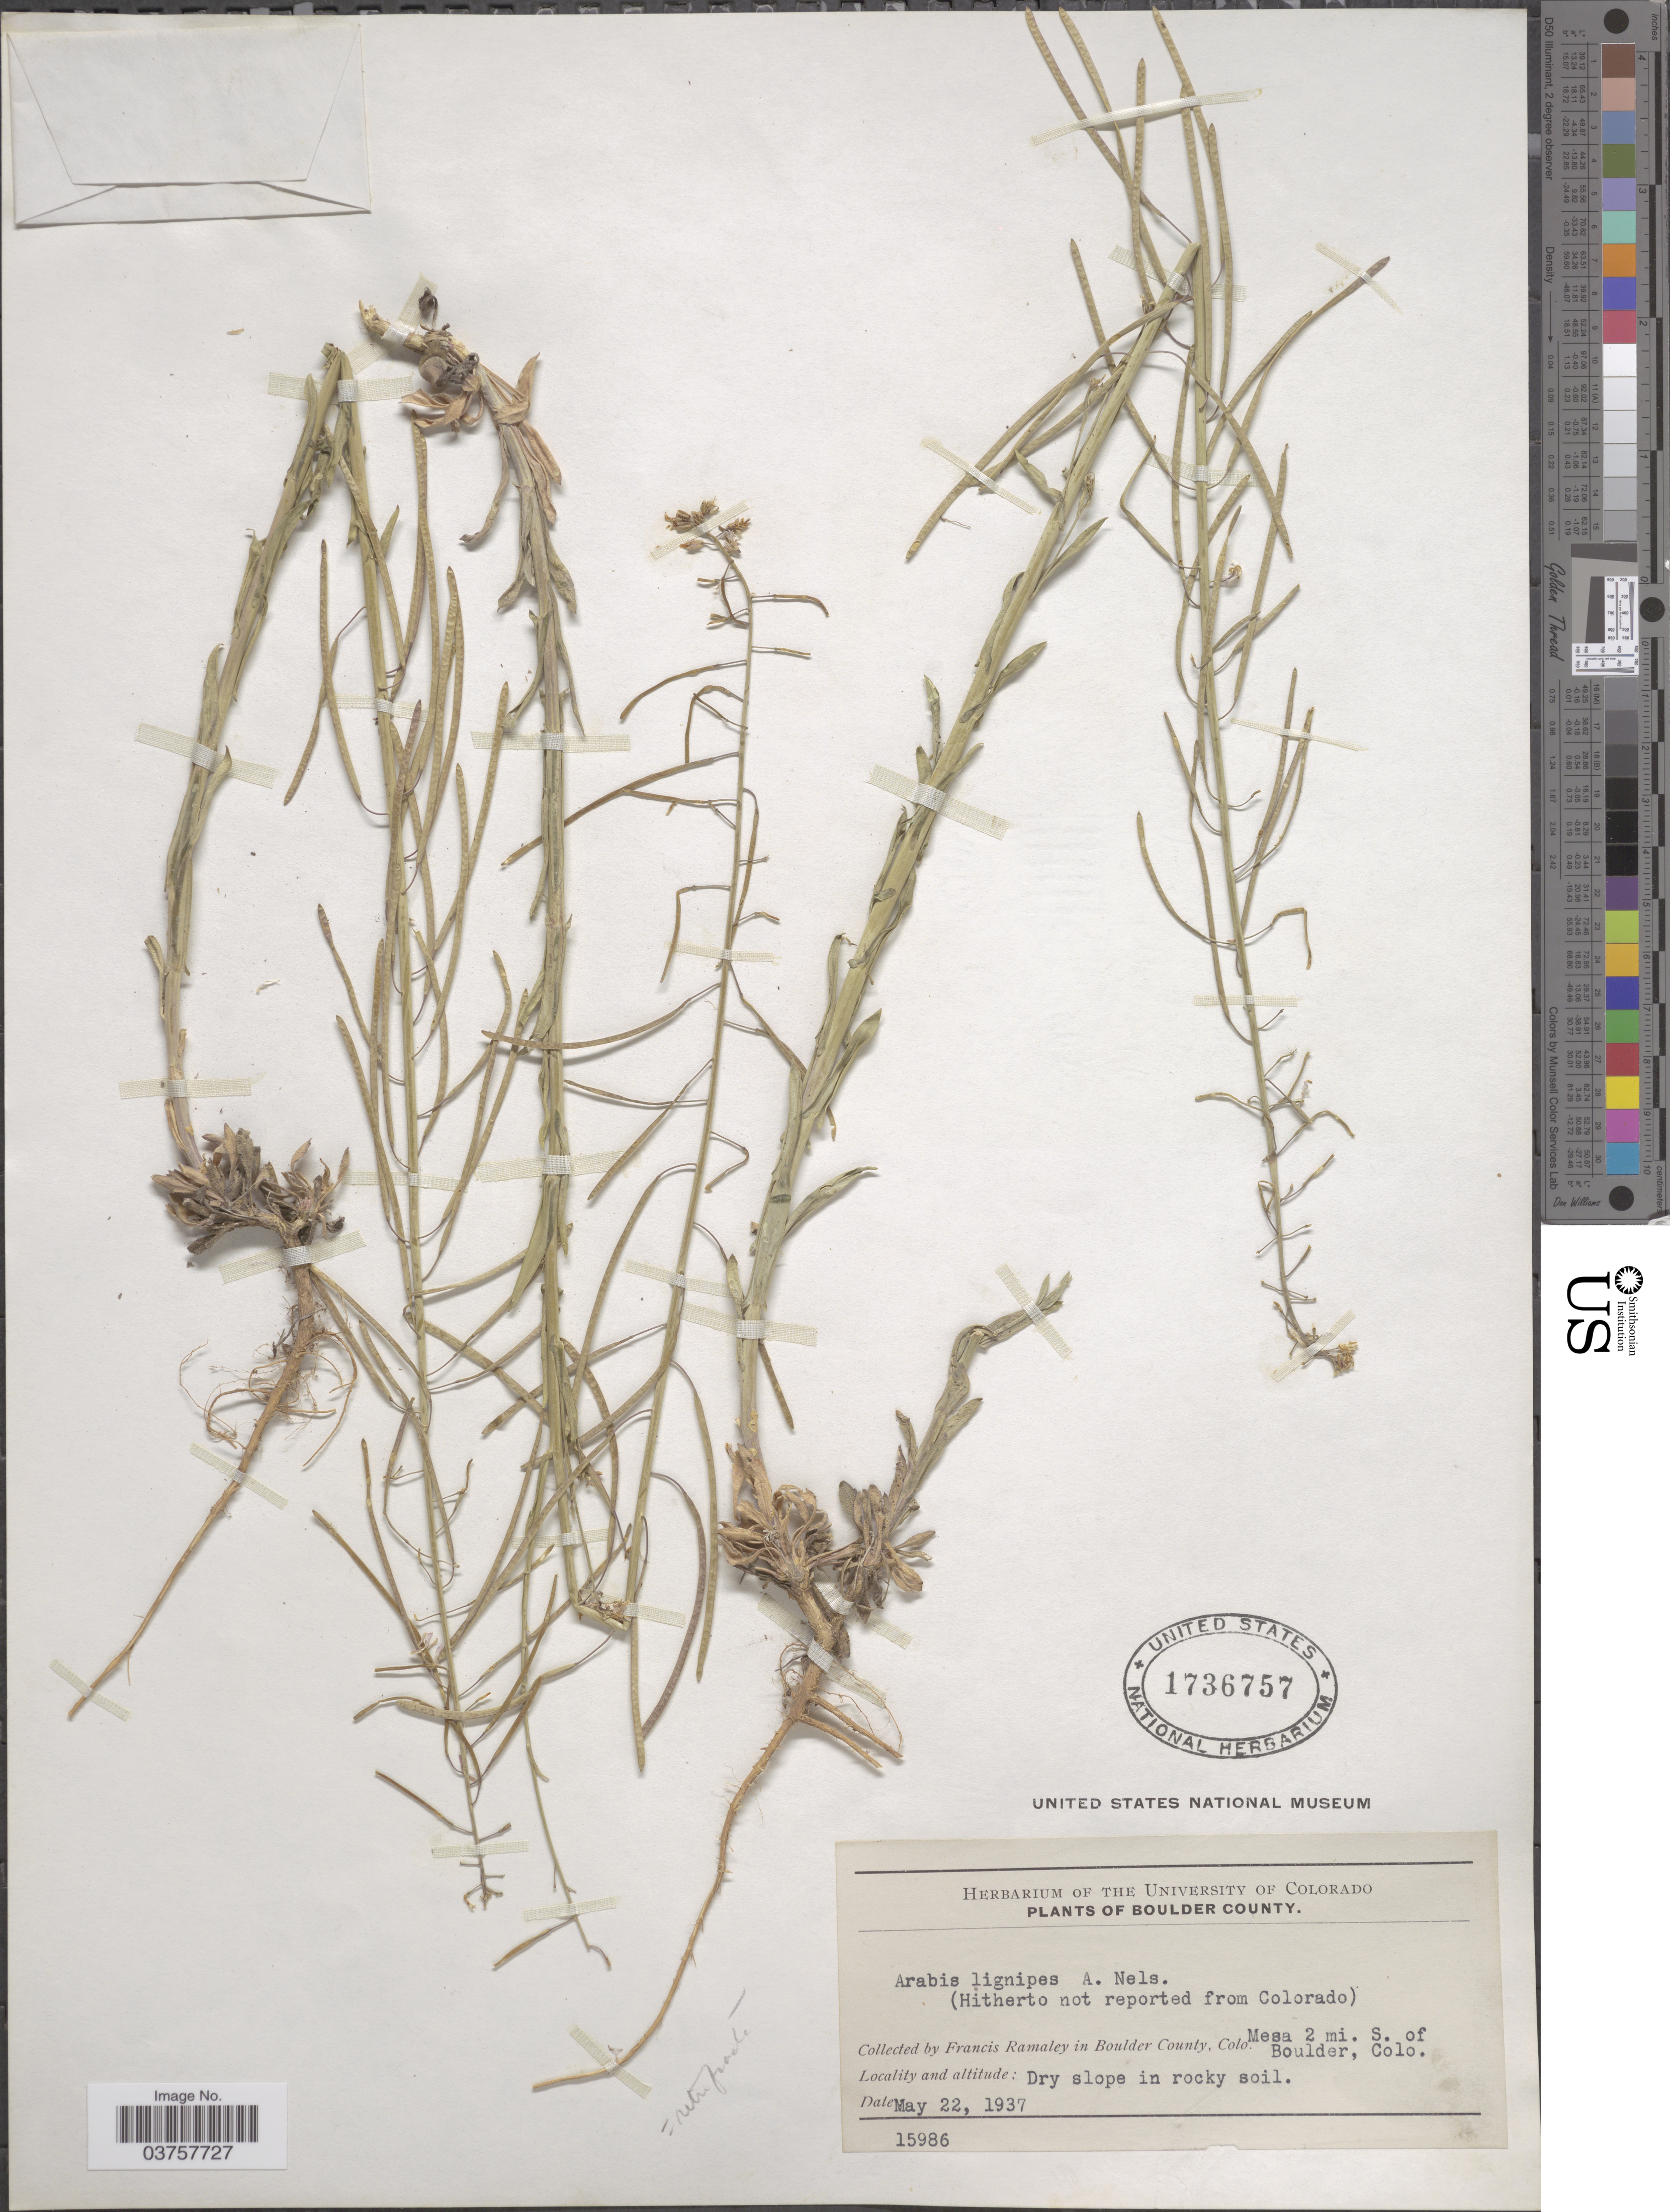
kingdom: Plantae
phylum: Tracheophyta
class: Magnoliopsida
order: Brassicales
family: Brassicaceae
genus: Arabis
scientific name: Arabis holboellii var. retrofracta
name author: Rydb.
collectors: F. Ramaley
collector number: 15986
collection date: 1937-05-22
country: United States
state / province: Colorado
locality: Boulder County. Mesa 2 mi. S. of Boulder.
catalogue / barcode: US 1736757